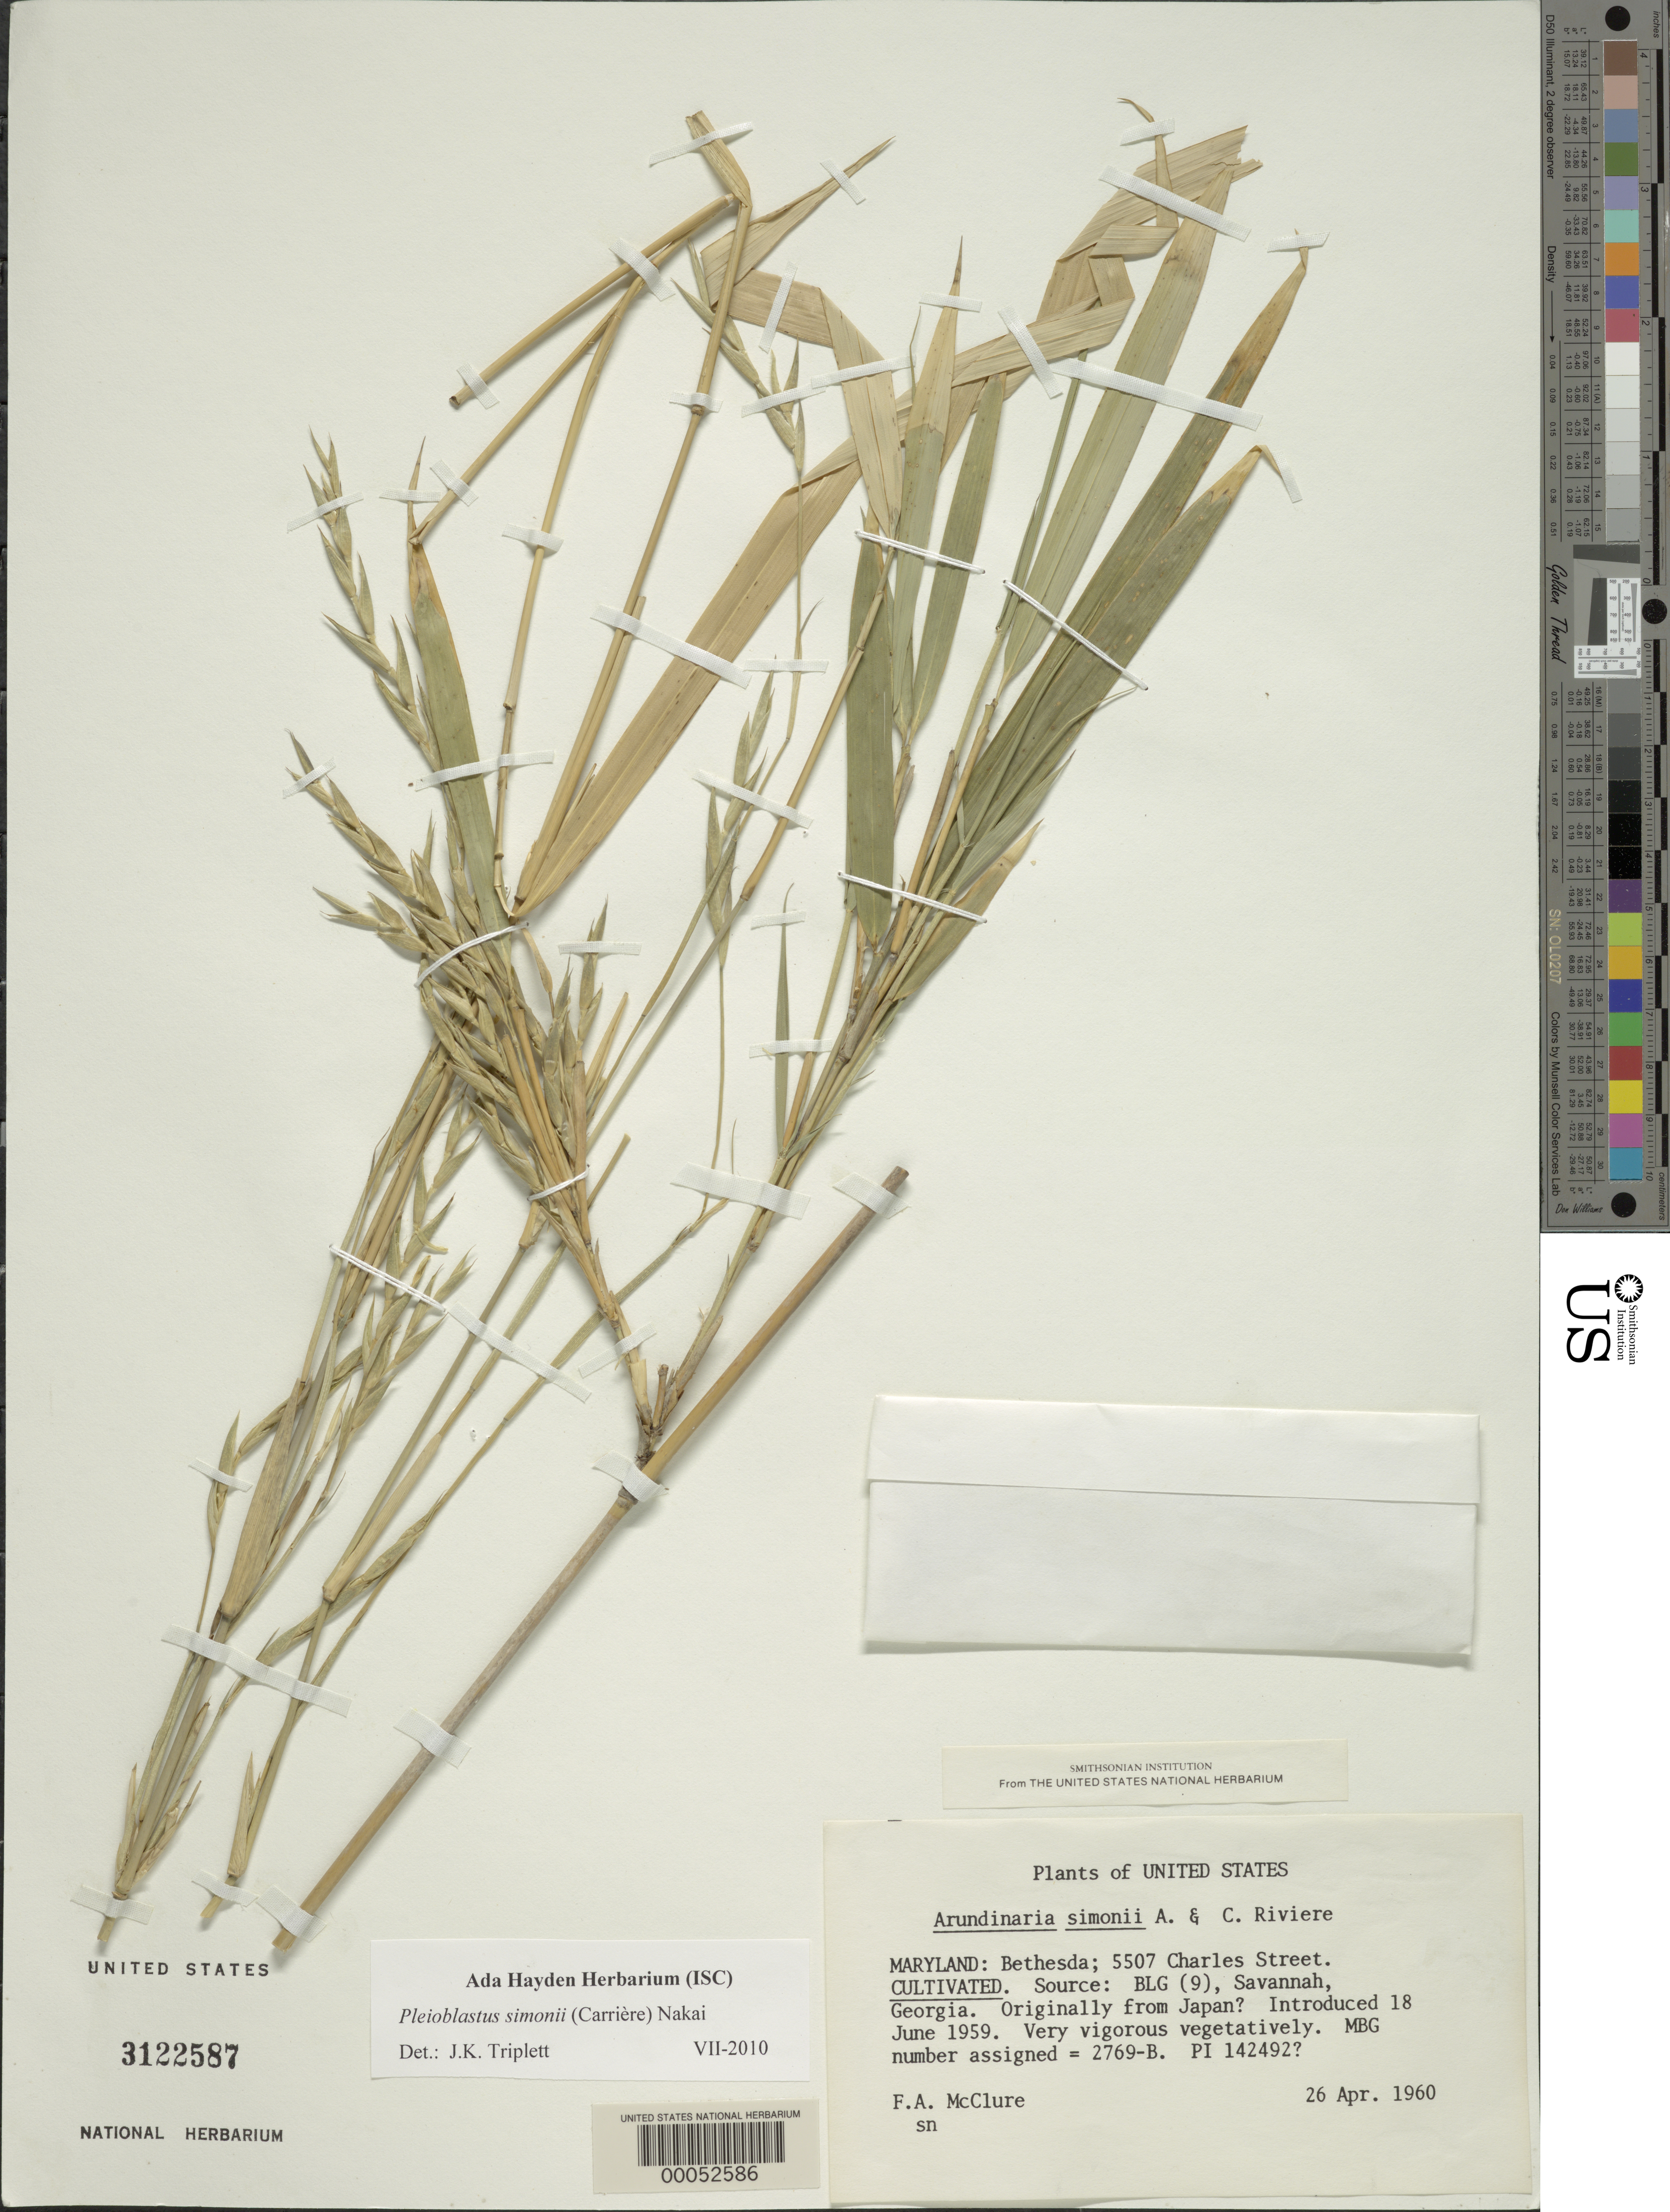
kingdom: Plantae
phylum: Tracheophyta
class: Liliopsida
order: Poales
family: Poaceae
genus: Pleioblastus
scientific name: Pleioblastus simonii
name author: (Carrière) Nakai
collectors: F. A. McClure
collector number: MBG 2769-B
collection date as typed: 26 Apr 1960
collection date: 1960-04-26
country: United States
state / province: Maryland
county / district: Montgomery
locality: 5507 Charles Street, Bethesda (McClure's garden)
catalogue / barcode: US 3122587